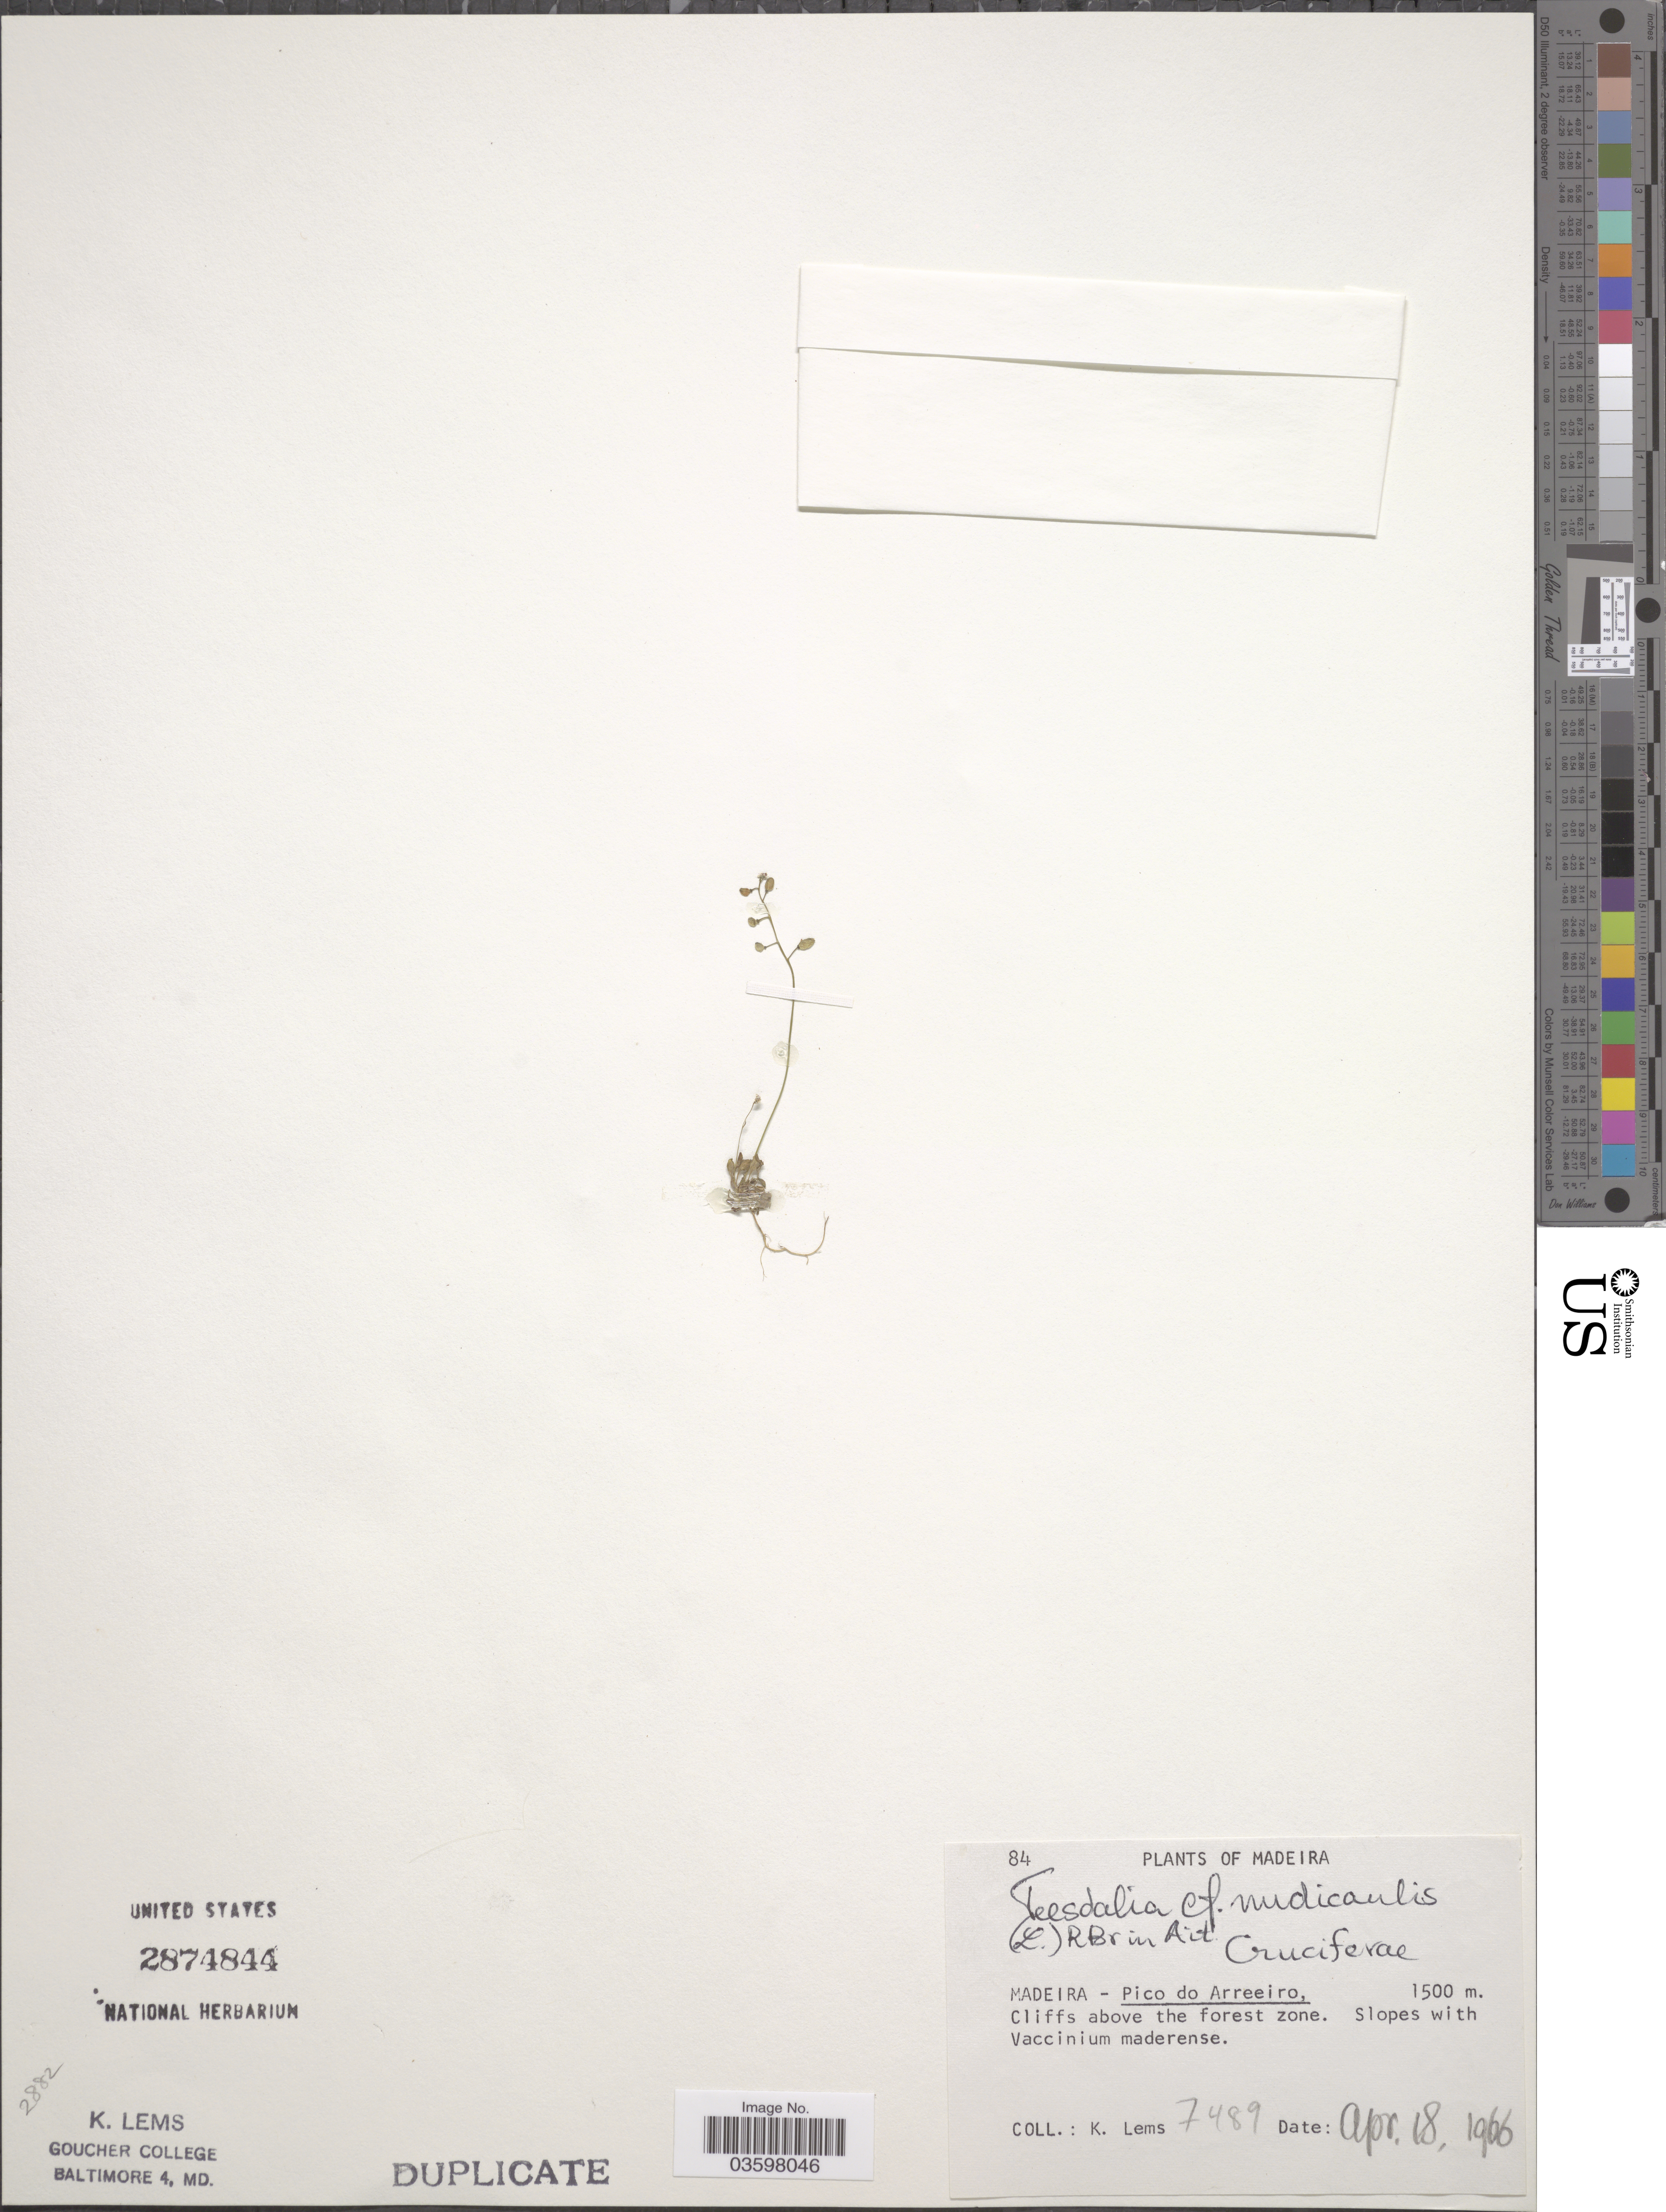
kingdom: Plantae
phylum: Tracheophyta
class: Magnoliopsida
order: Brassicales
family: Brassicaceae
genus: Teesdalia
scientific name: Teesdalia nudicaulis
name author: (L.) W.T. Aiton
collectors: K. Lems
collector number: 7489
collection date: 1966-04-18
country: Portugal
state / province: Madeira (Aut. Reg.)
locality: Pico de Arreeiro, Cliffs above the forest zone.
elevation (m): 1500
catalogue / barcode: US 2874844